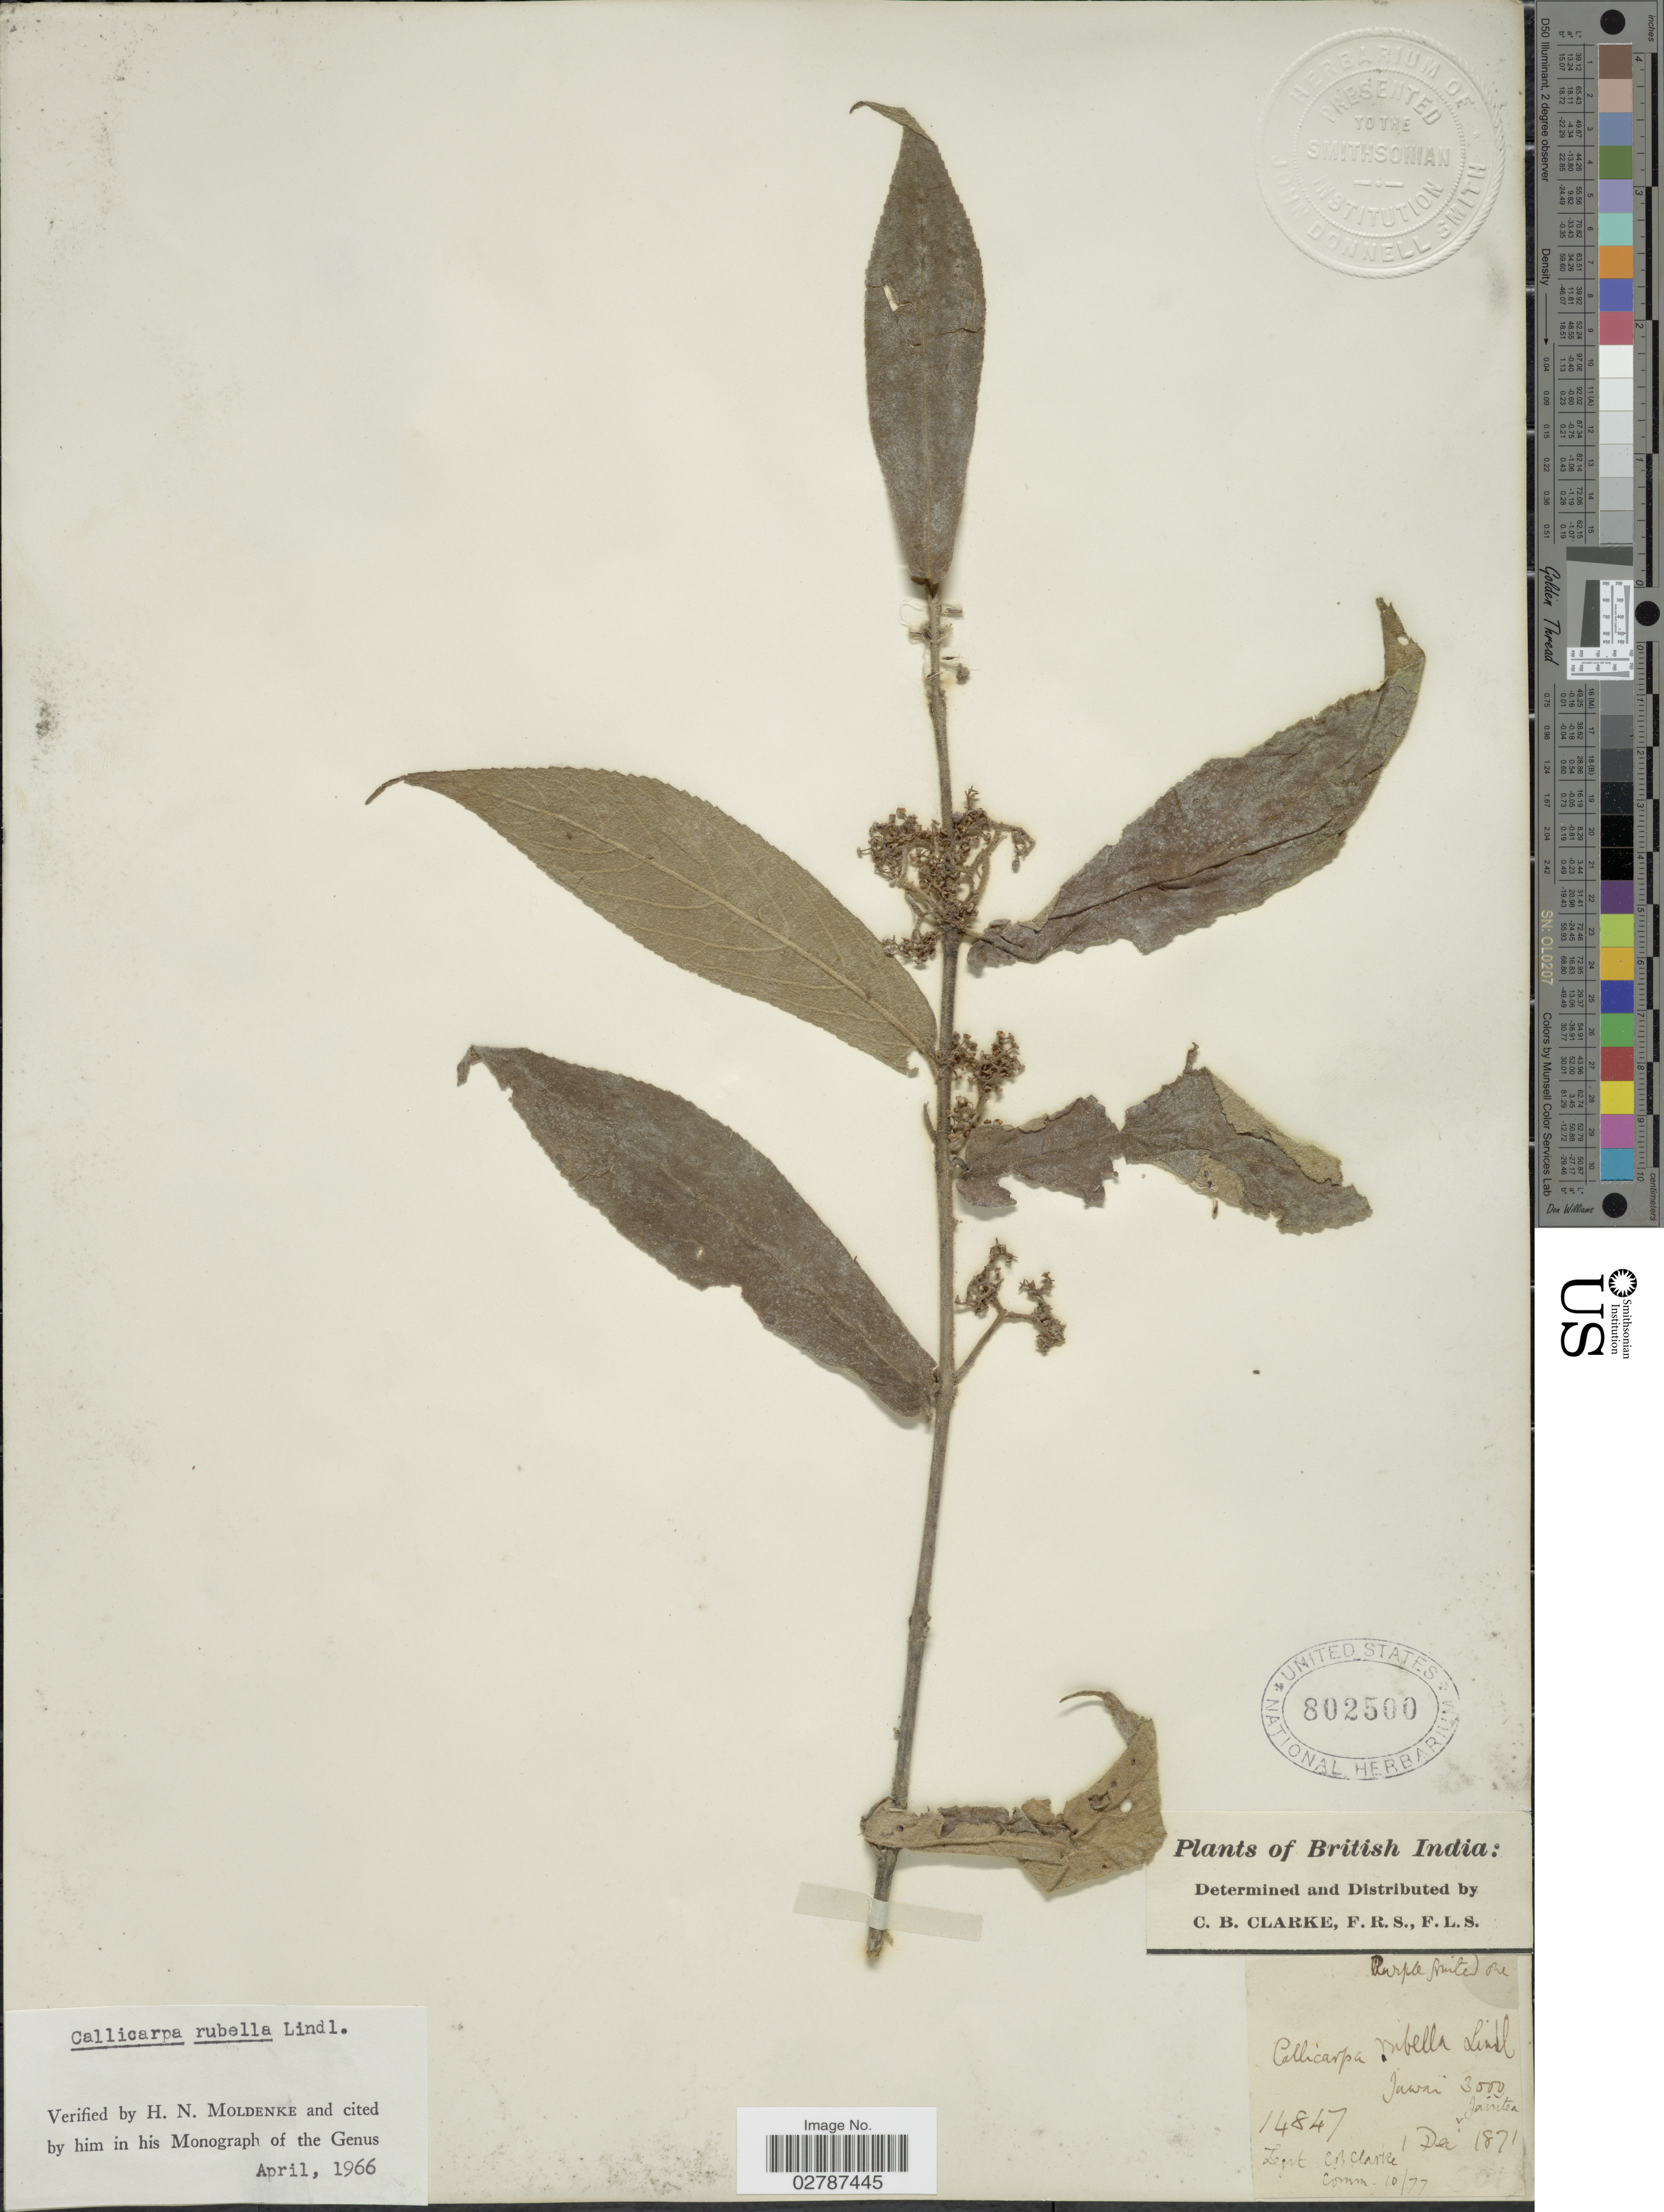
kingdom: Plantae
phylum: Tracheophyta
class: Magnoliopsida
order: Lamiales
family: Lamiaceae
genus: Callicarpa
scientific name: Callicarpa rubella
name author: Lindl.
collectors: C. B. Clarke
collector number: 14847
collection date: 1871-12-01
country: India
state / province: Rajasthan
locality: British India. Jawai.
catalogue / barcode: US 802500